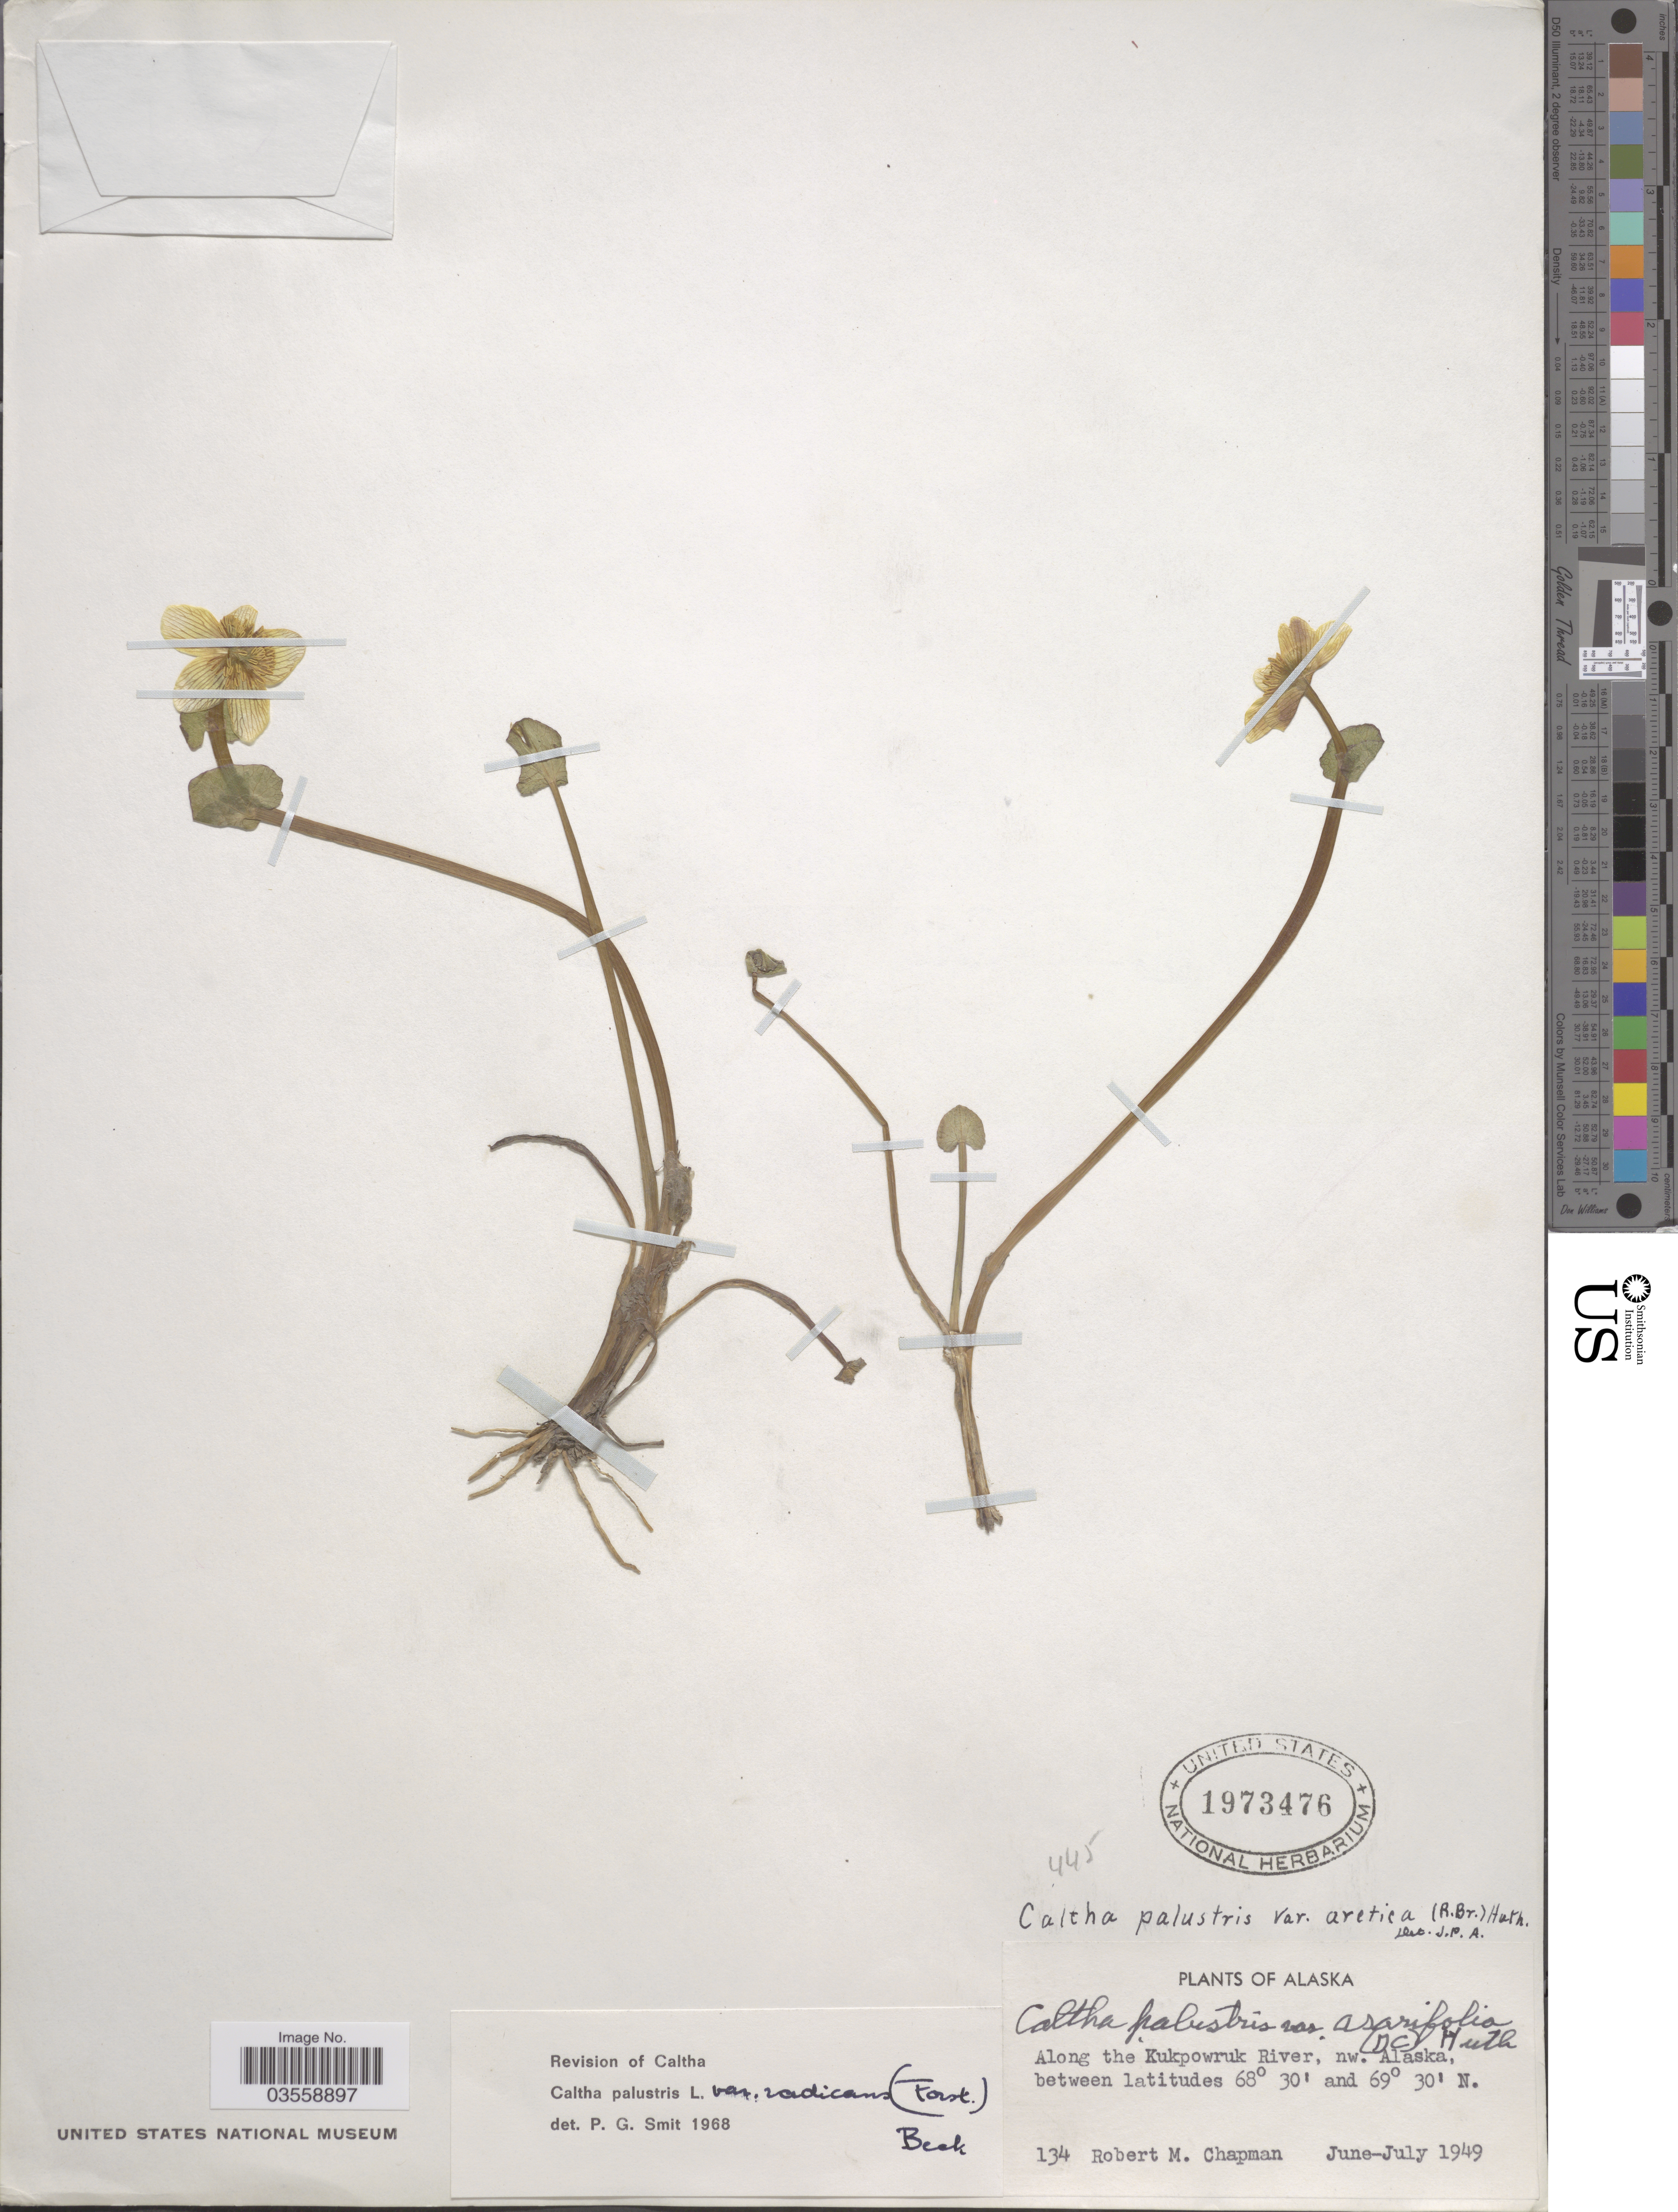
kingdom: Plantae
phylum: Tracheophyta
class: Magnoliopsida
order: Ranunculales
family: Ranunculaceae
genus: Caltha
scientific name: Caltha palustris var. radicans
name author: (T.F. Forst) Beck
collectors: R. M. Chapman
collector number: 134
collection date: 1949-06/1949-07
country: United States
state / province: Alaska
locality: Along the Kukpowruk River, nw. Alaska.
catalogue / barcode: US 1973476